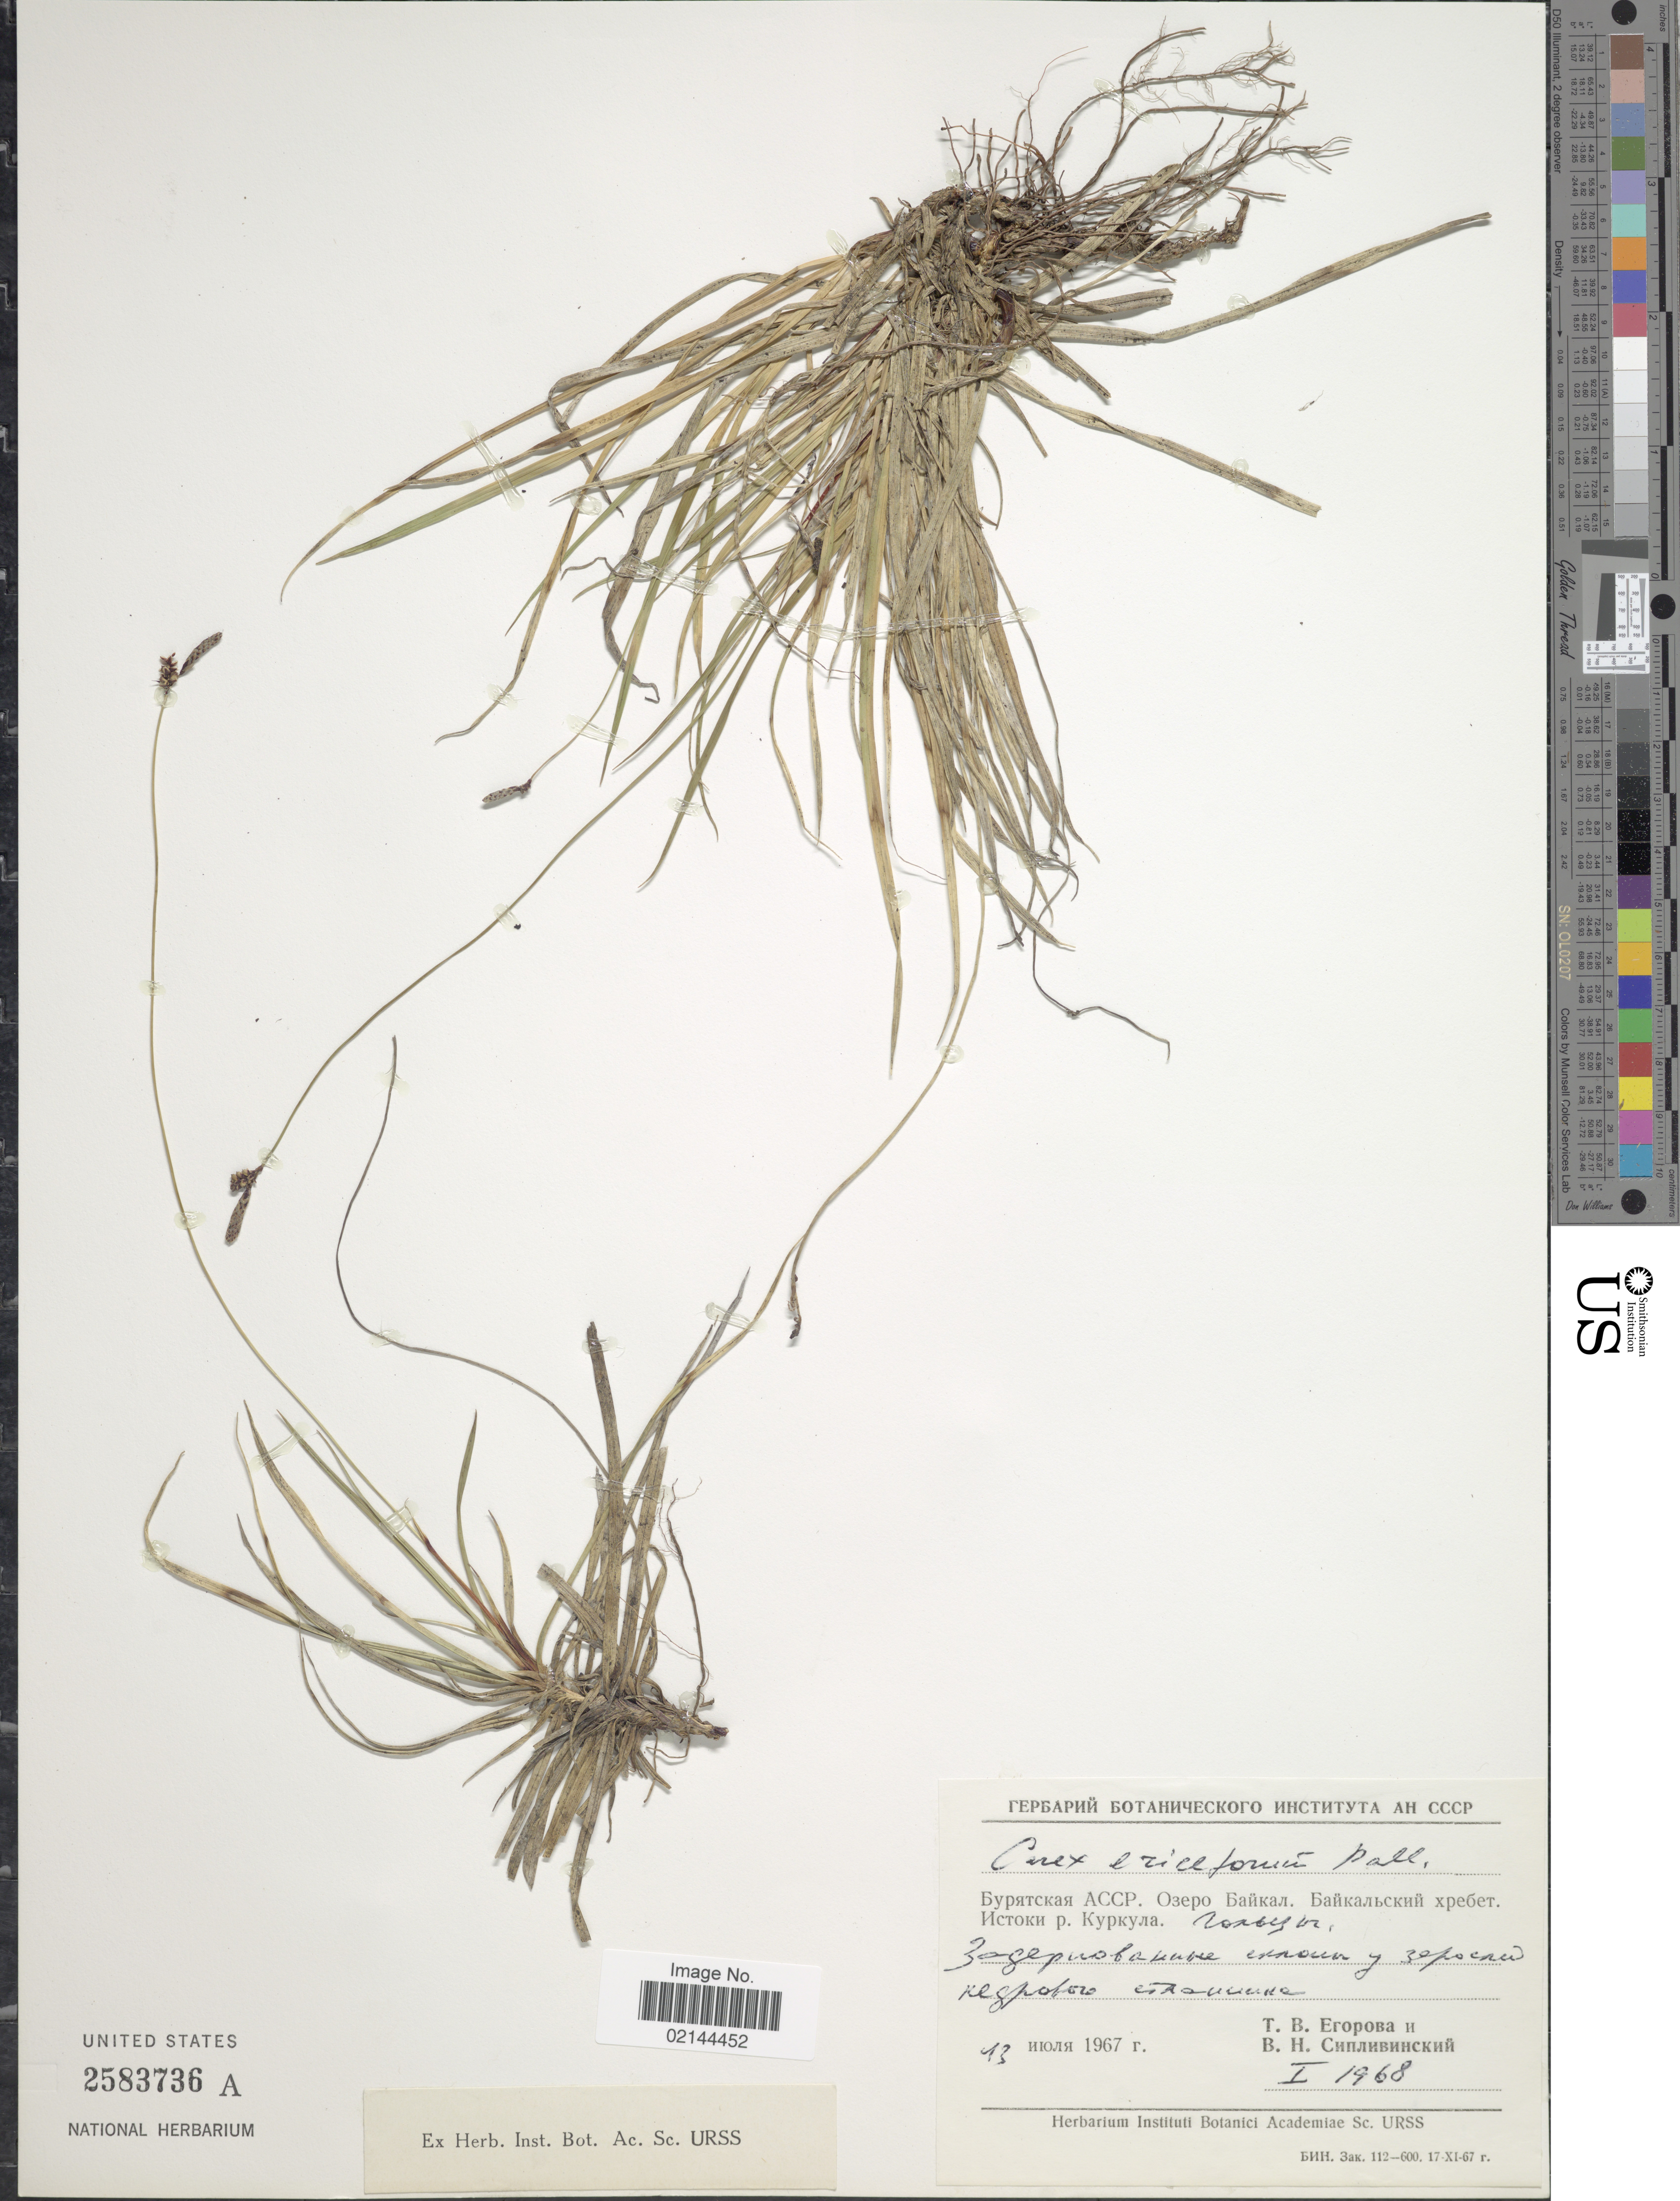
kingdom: Plantae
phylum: Tracheophyta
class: Liliopsida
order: Poales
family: Cyperaceae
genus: Carex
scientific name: Carex ericetorum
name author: Pollich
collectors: Collector illegible & Collector illegible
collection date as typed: Transcribed d/m/y: 13/X/1967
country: U.S.S.R.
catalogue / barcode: US 2583736A